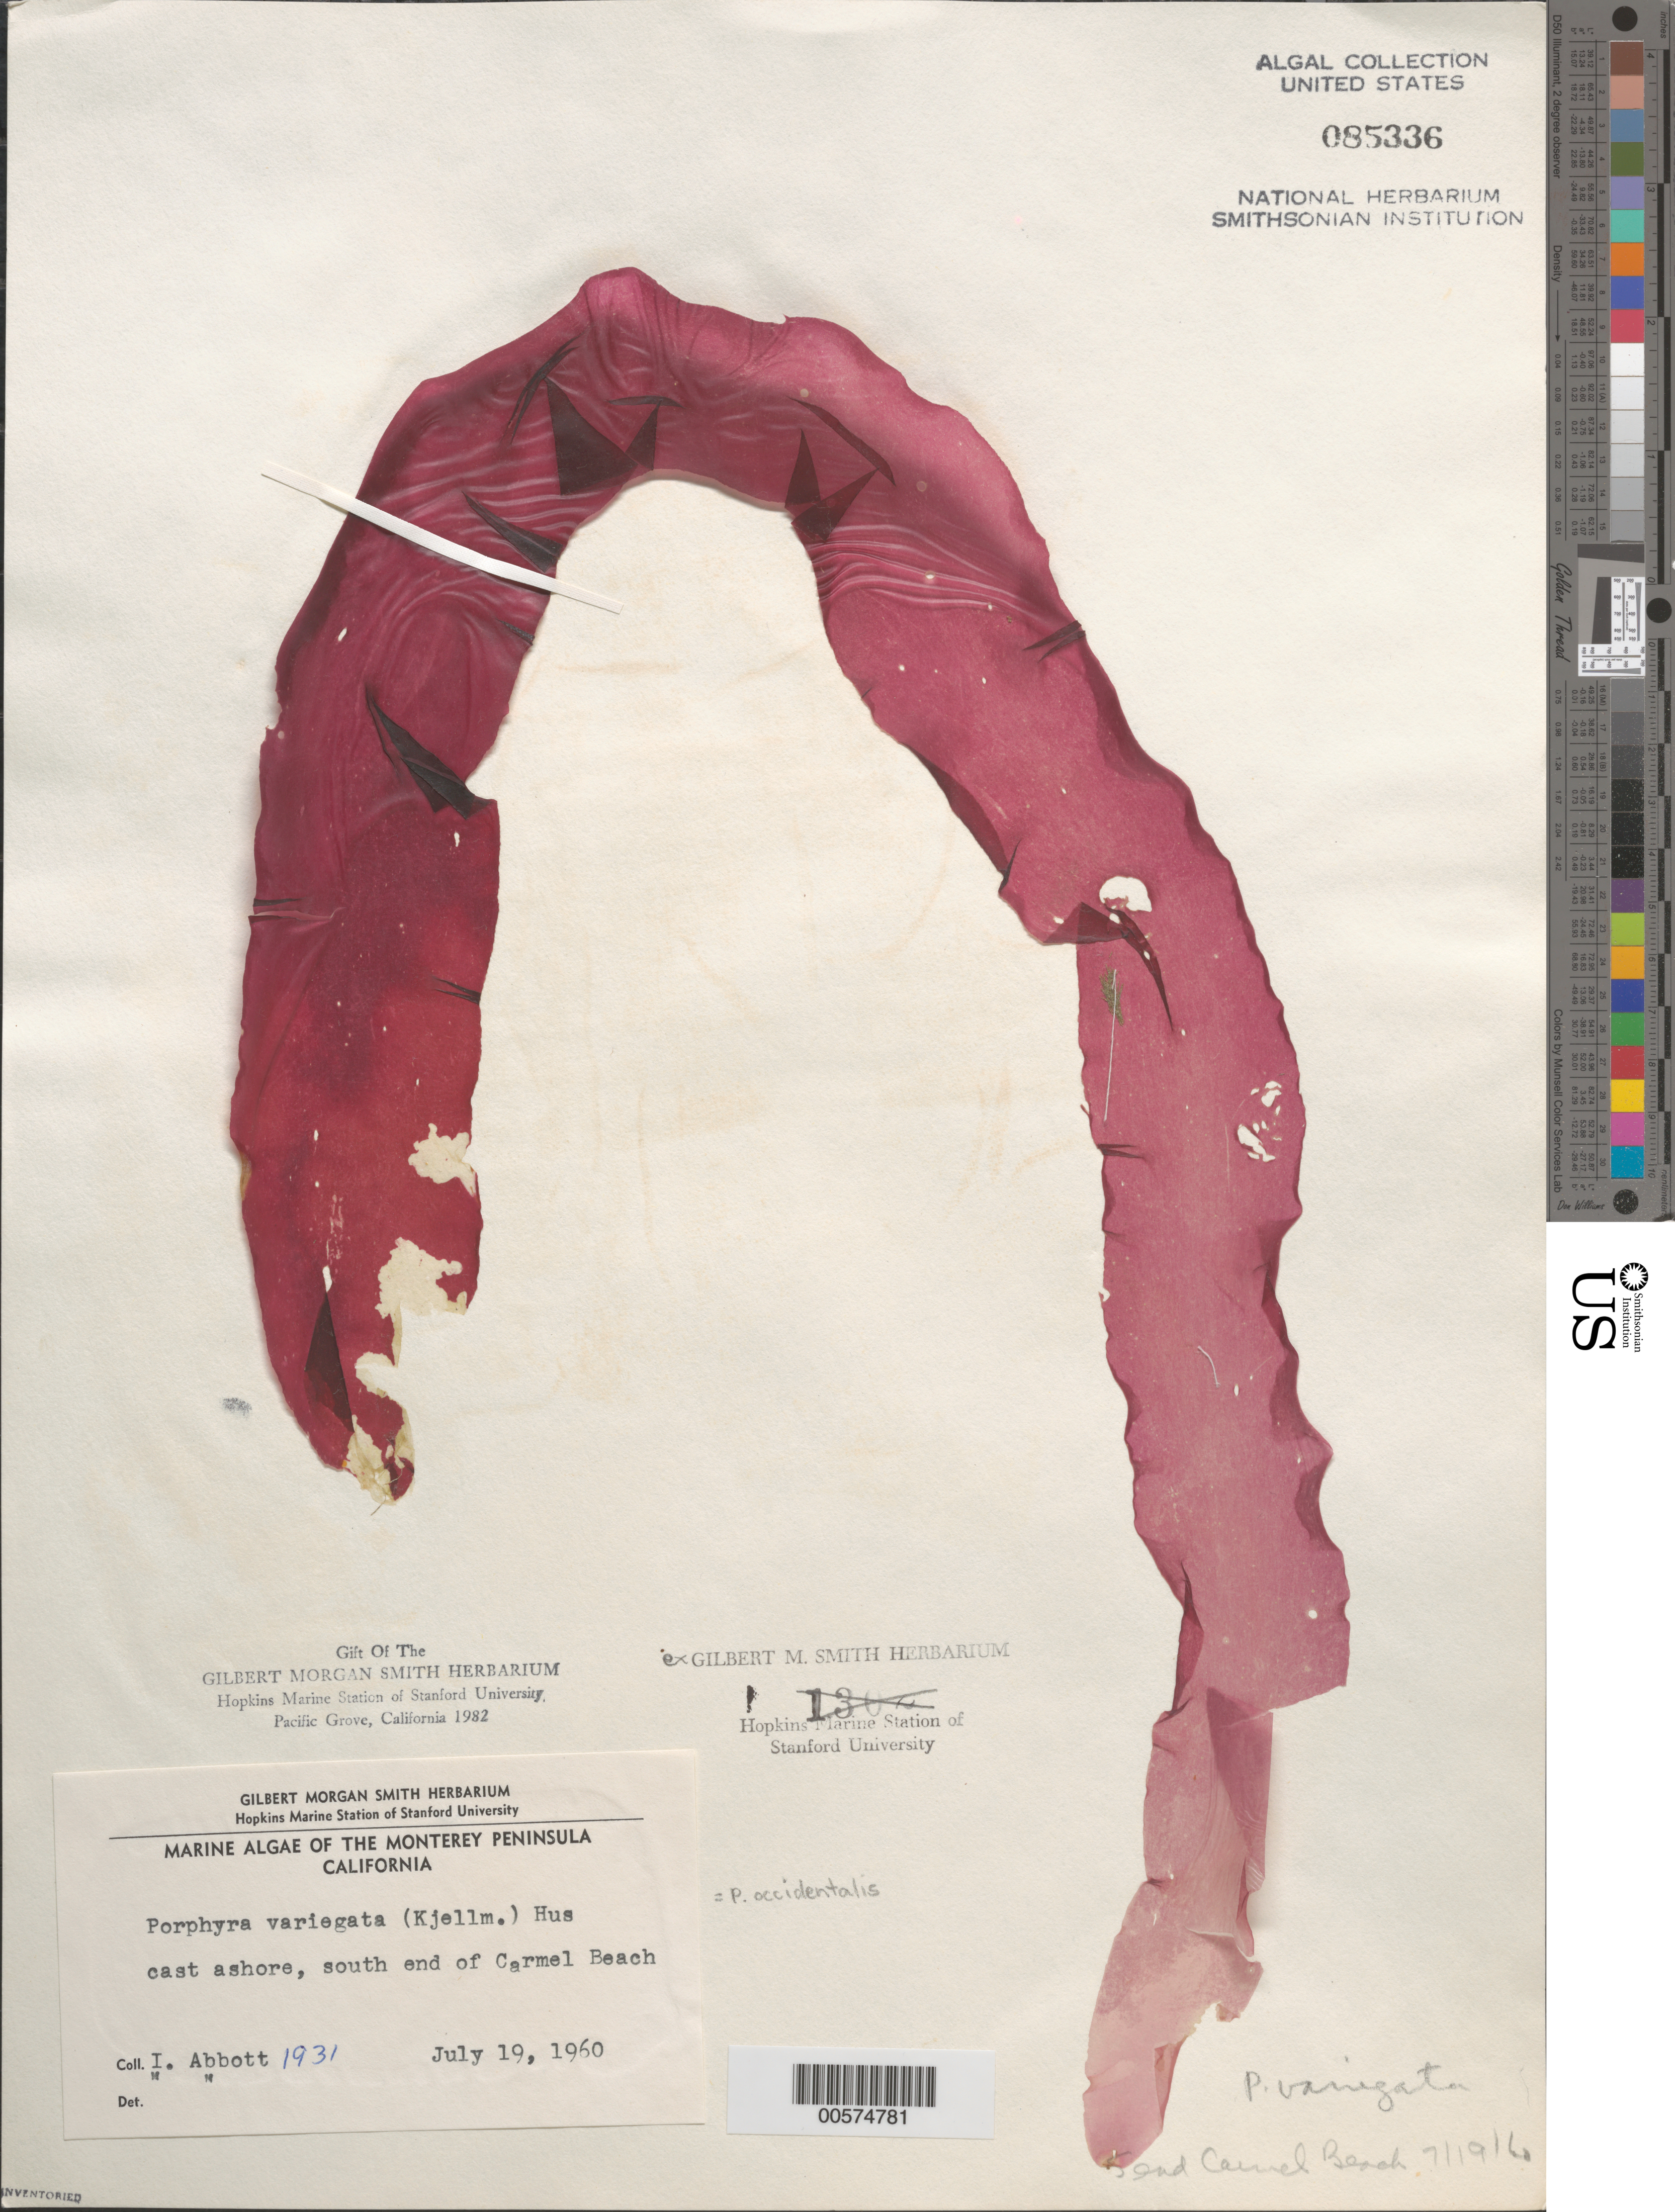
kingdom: Plantae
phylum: Rhodophyta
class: Bangiophyceae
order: Bangiales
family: Bangiaceae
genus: Porphyra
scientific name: Porphyra occidentalis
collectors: I. A. Abbott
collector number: IAA 1931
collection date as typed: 19 Jul 1960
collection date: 1960-07-19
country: United States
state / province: California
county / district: Monterey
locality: Carmel Beach, south end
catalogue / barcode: US 85336